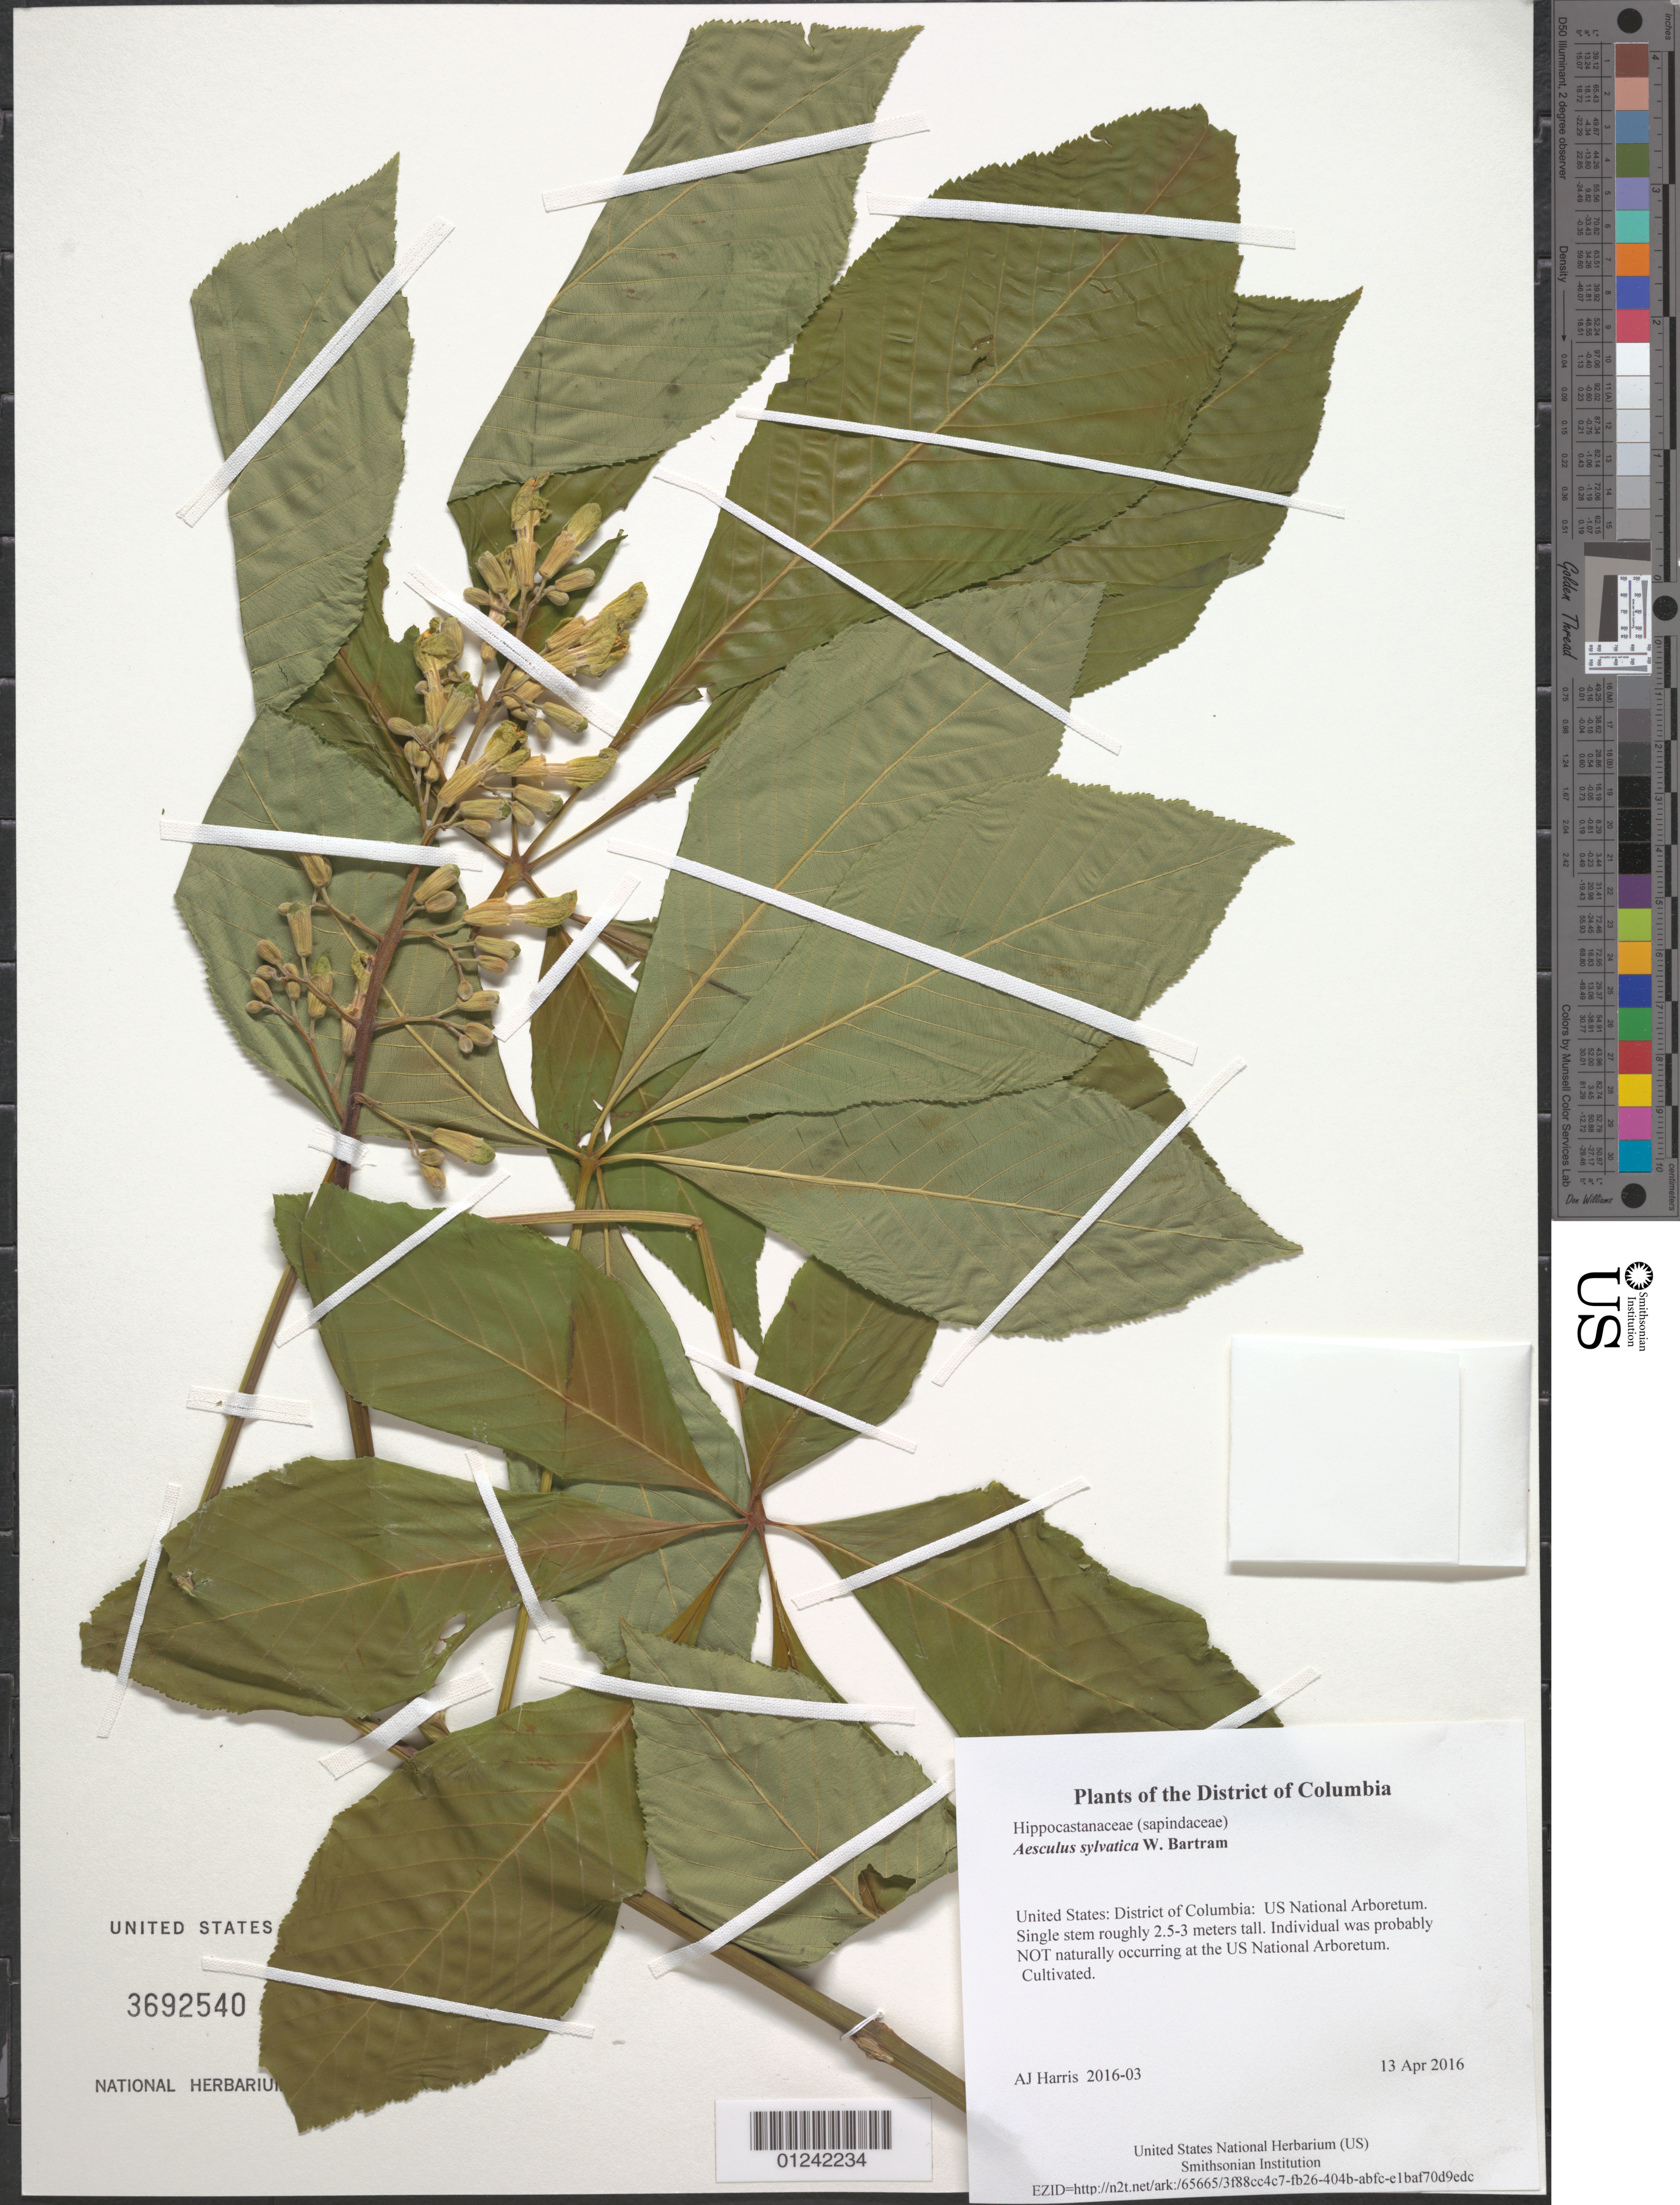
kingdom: Plantae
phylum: Tracheophyta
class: Magnoliopsida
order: Sapindales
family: Sapindaceae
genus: Aesculus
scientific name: Aesculus sylvatica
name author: W. Bartram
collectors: A. J. Harris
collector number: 2016-03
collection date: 2016-04-13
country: United States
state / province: District of Columbia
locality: US National Arboretum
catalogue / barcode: US 3692540